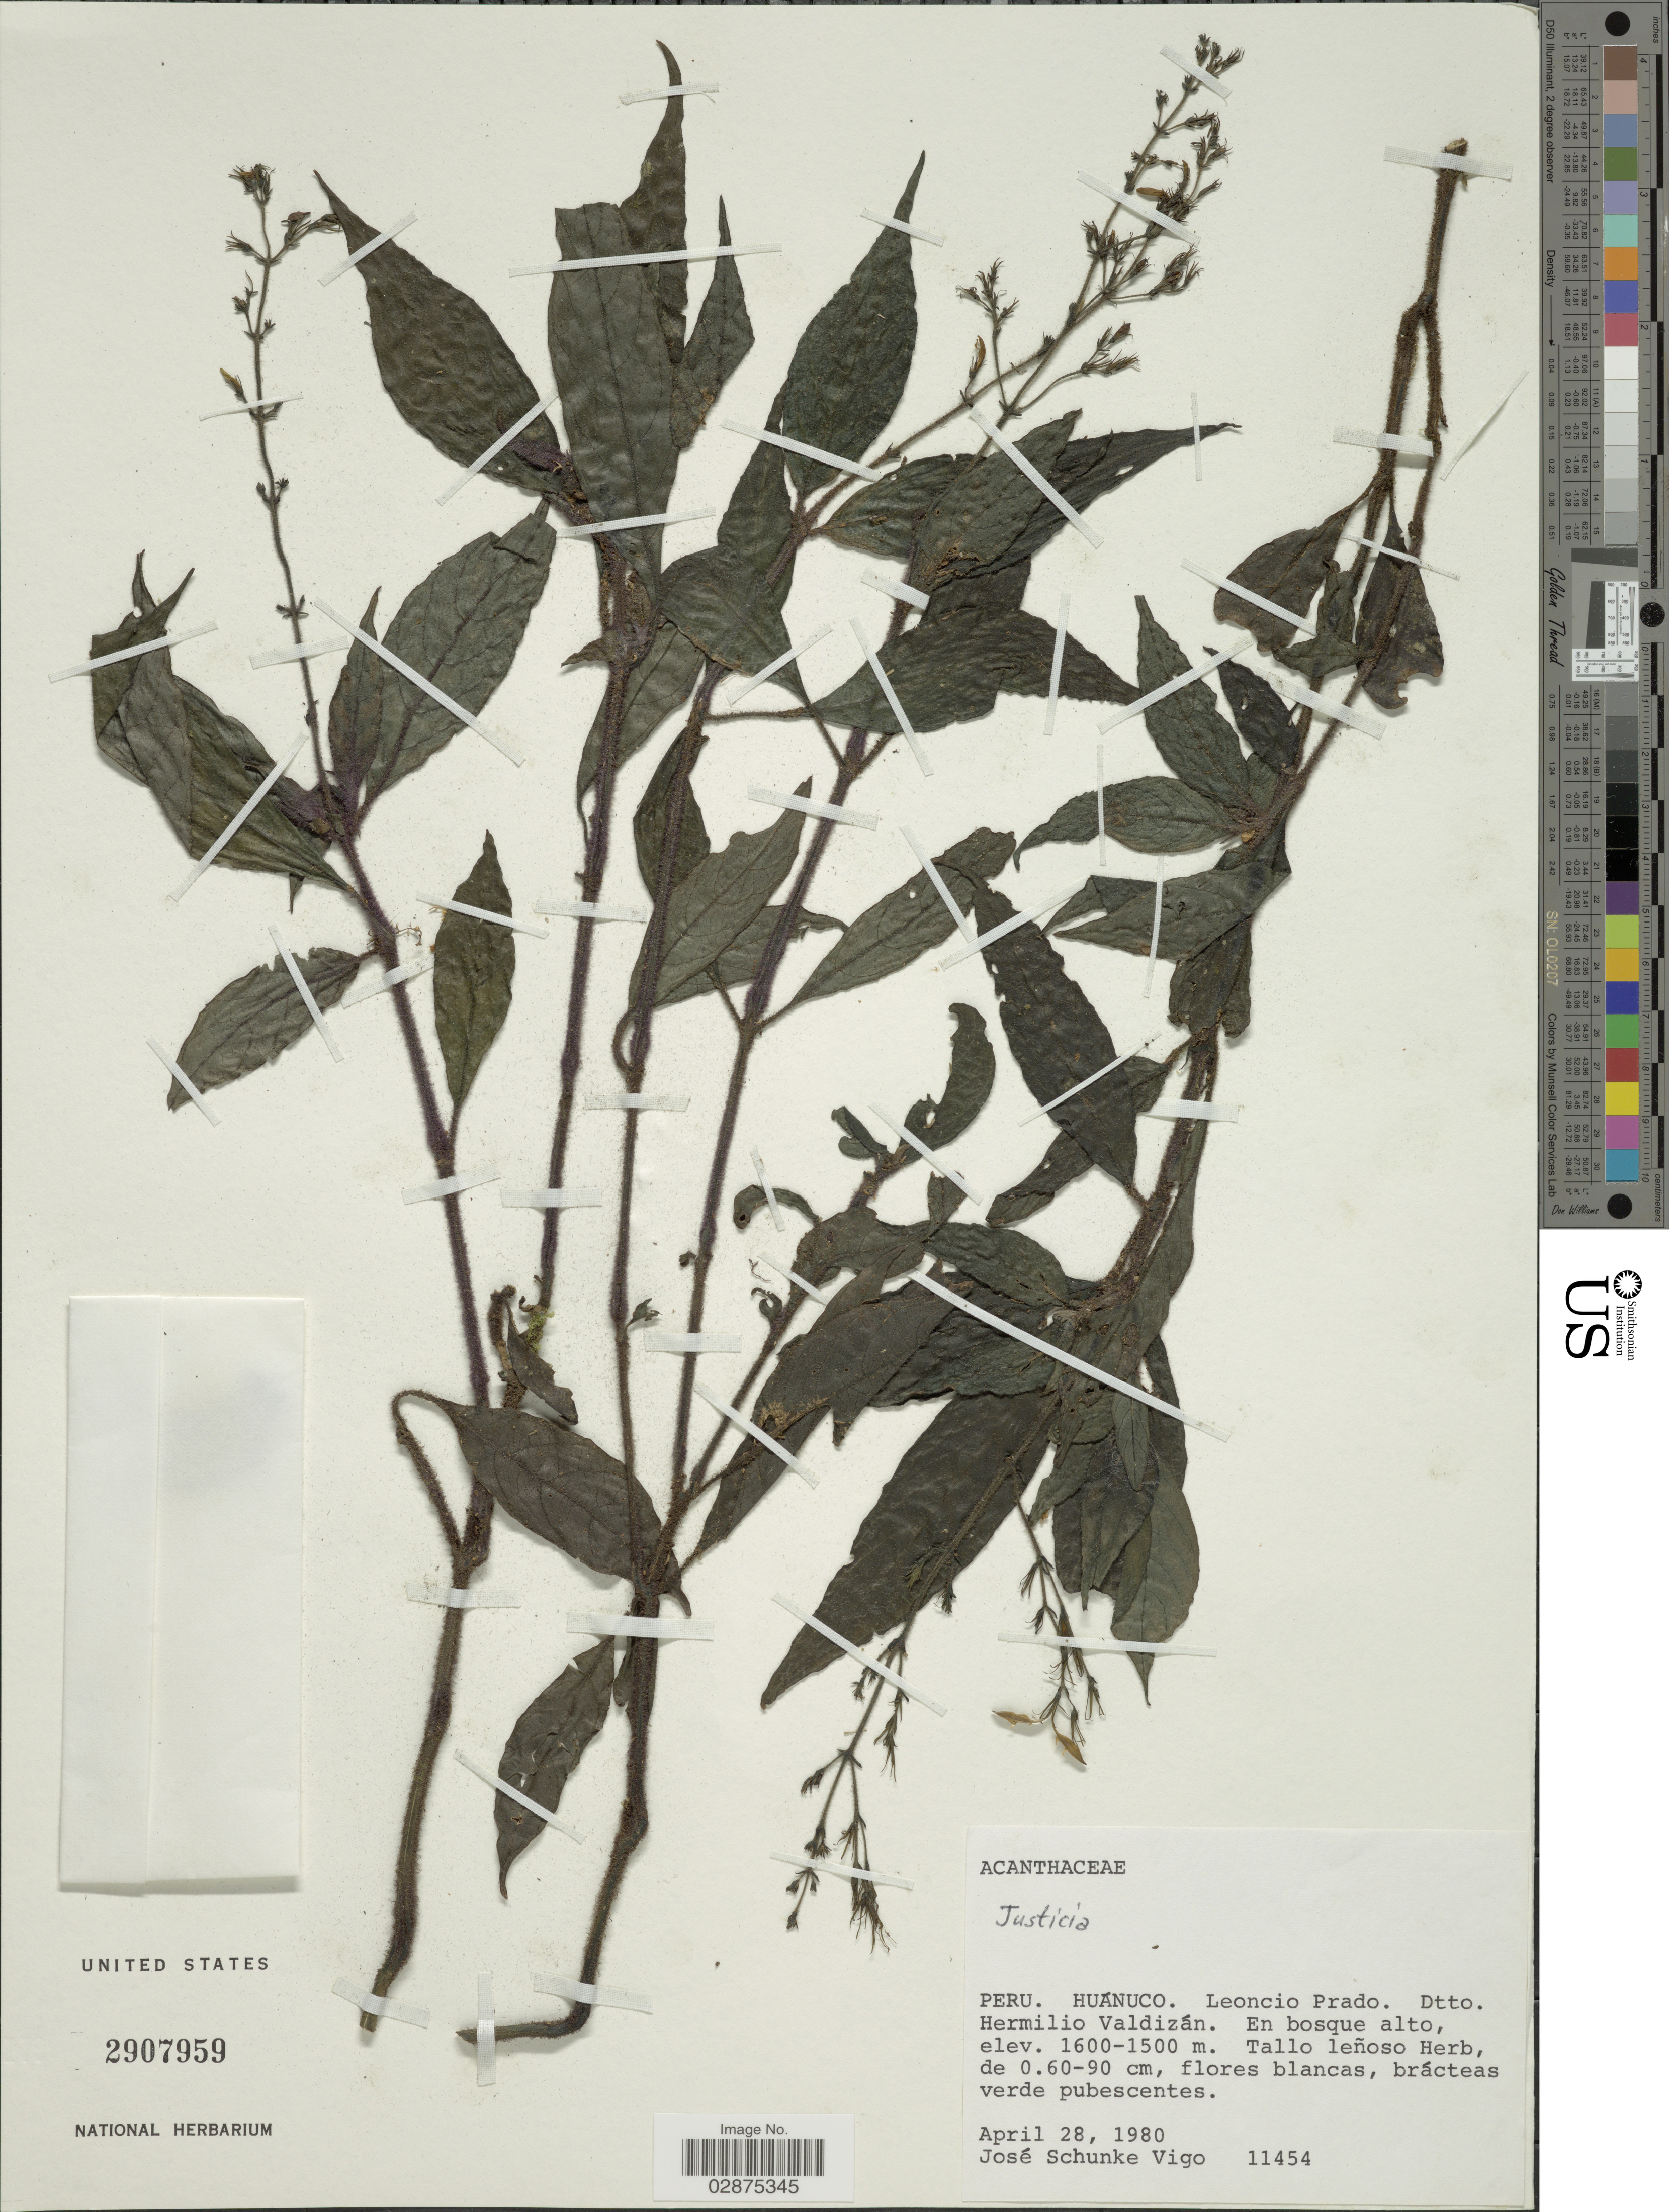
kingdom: Plantae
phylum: Tracheophyta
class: Magnoliopsida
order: Lamiales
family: Acanthaceae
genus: Stenostephanus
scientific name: Stenostephanus sprucei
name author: (Lindau) Wassh. & J.R.I. Wood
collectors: J. Schunke Vigo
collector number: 11454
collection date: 1980-04-28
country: Peru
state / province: Huánuco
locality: Leoncio Prado. Dtto. Hermilio Valdizán.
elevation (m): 1500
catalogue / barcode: US 2907959